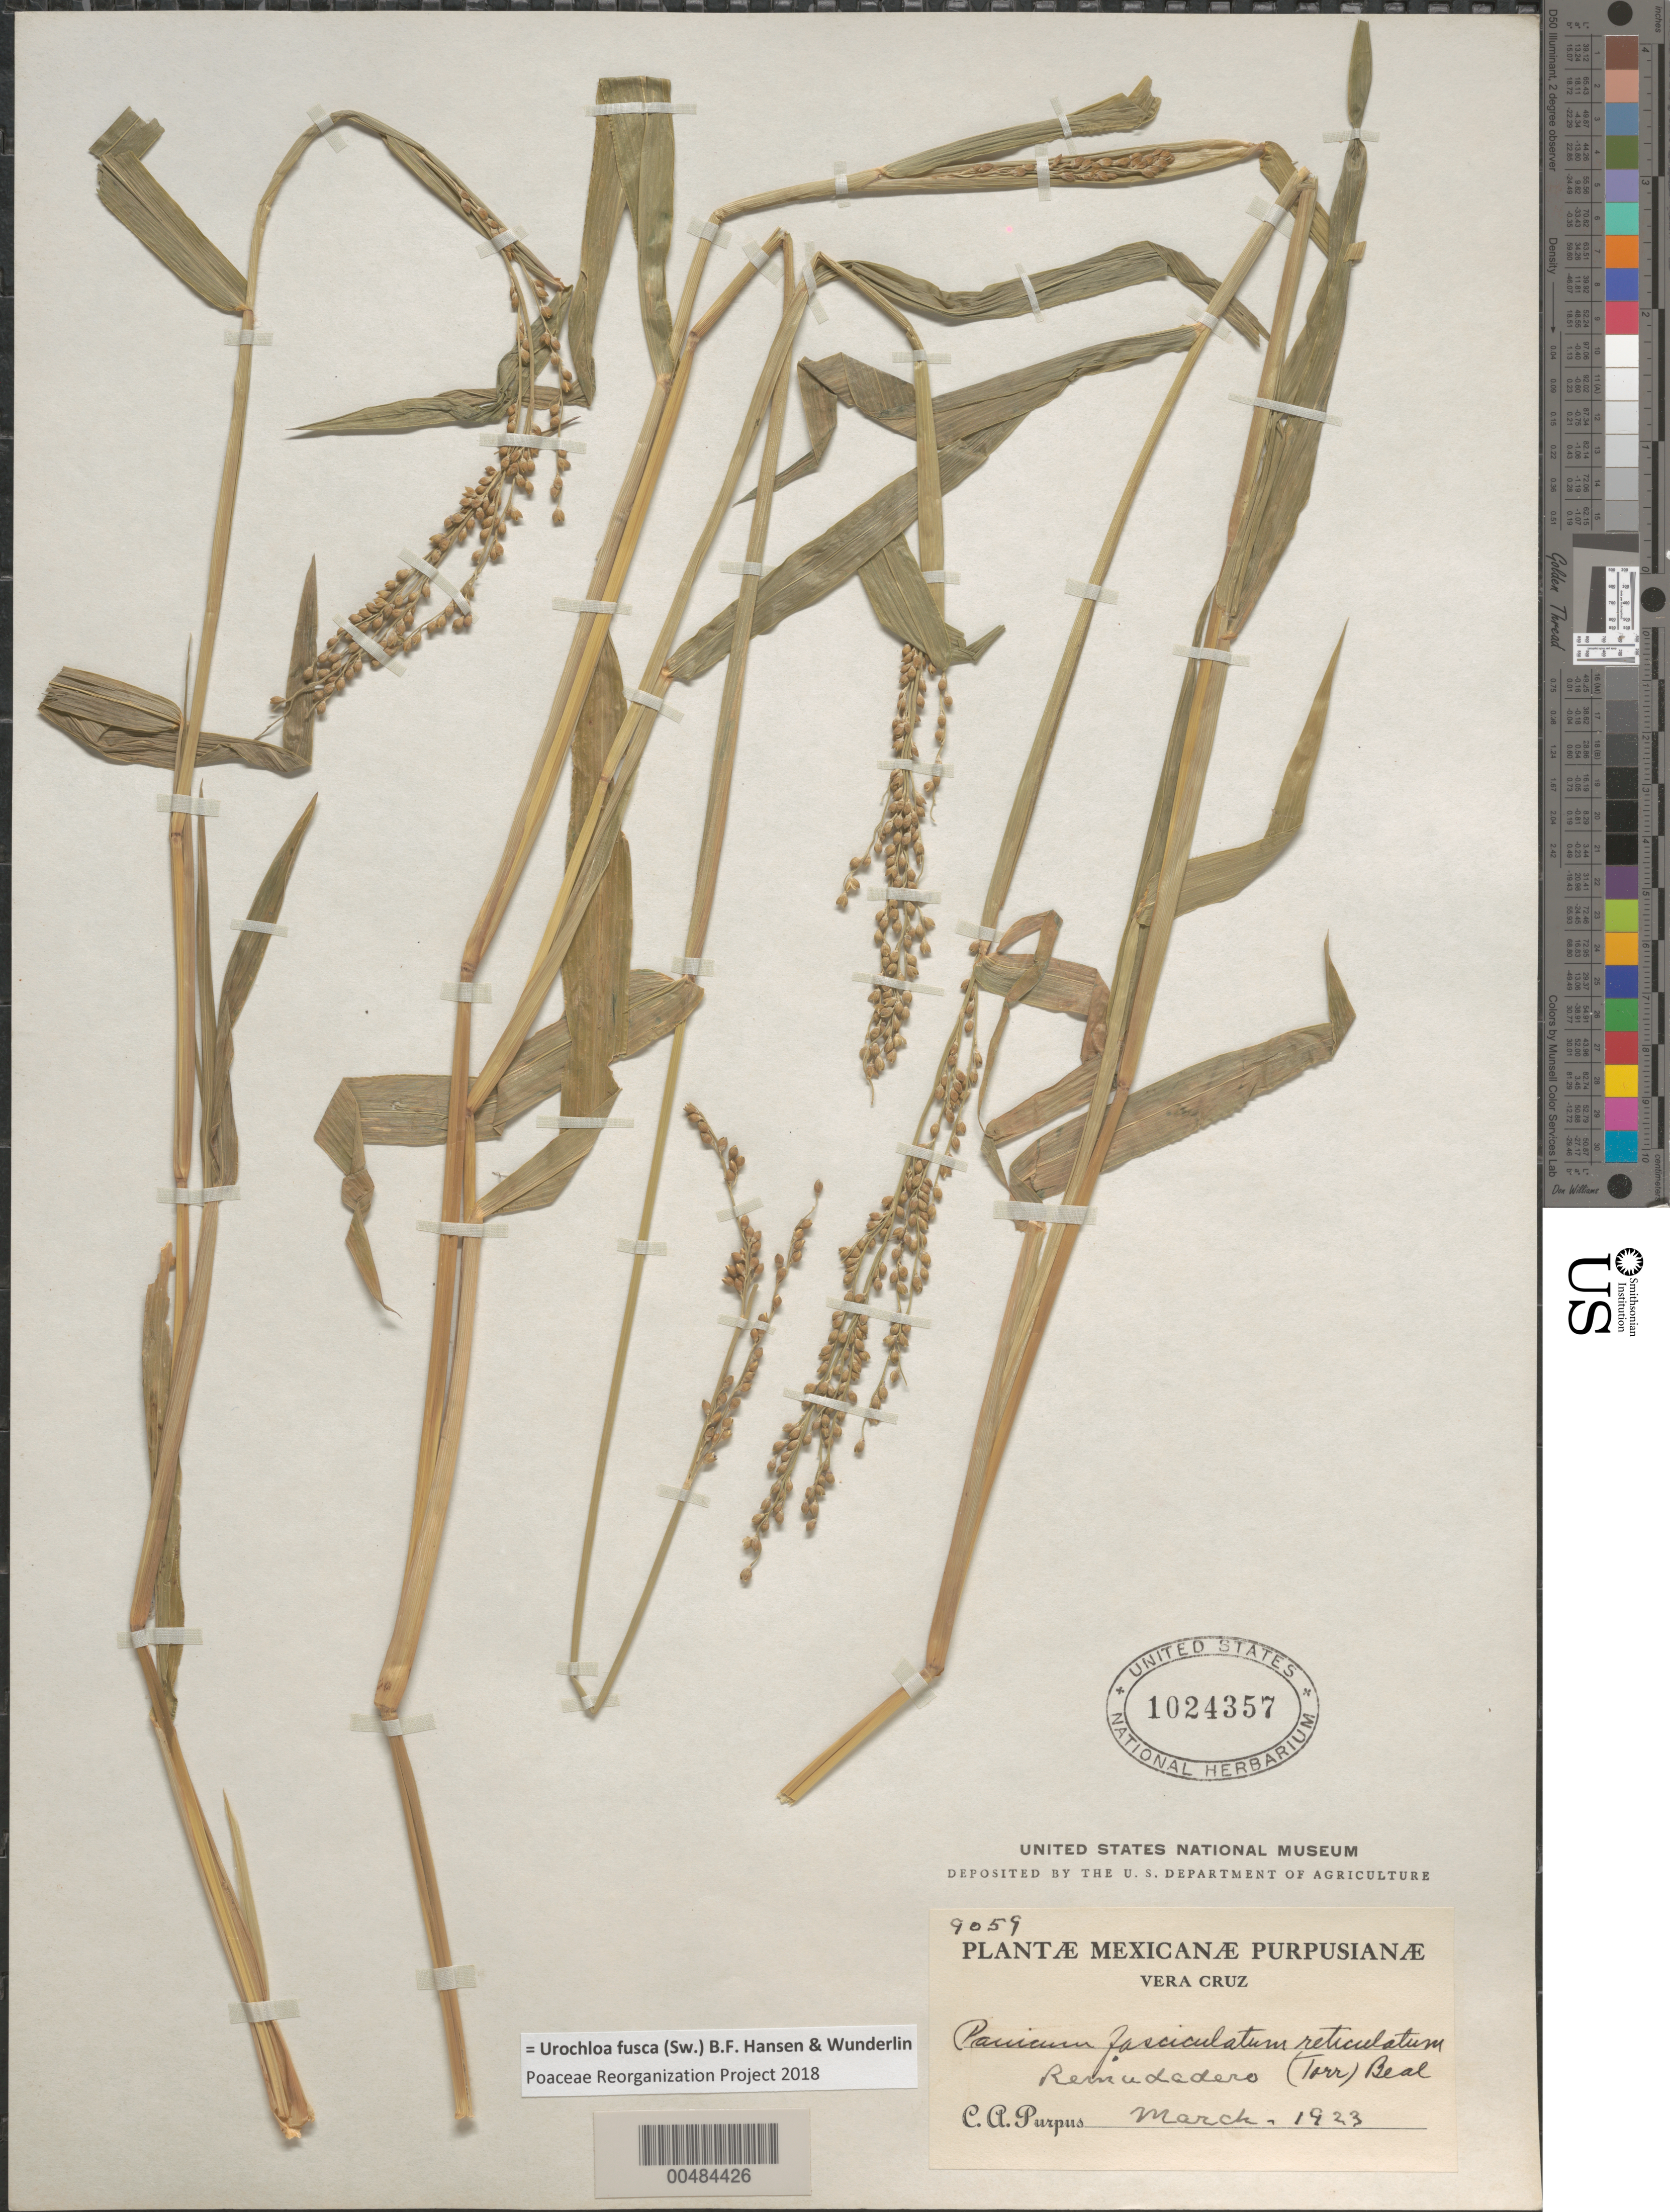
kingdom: Plantae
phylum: Tracheophyta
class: Liliopsida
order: Poales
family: Poaceae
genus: Brachiaria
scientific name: Brachiaria fasciculata var. reticulata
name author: (Torr.) Beetle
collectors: C. A. Purpus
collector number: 9059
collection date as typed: Mar 1923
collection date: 1923-03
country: Mexico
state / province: Veracruz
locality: Remudadero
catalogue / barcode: US 1024357